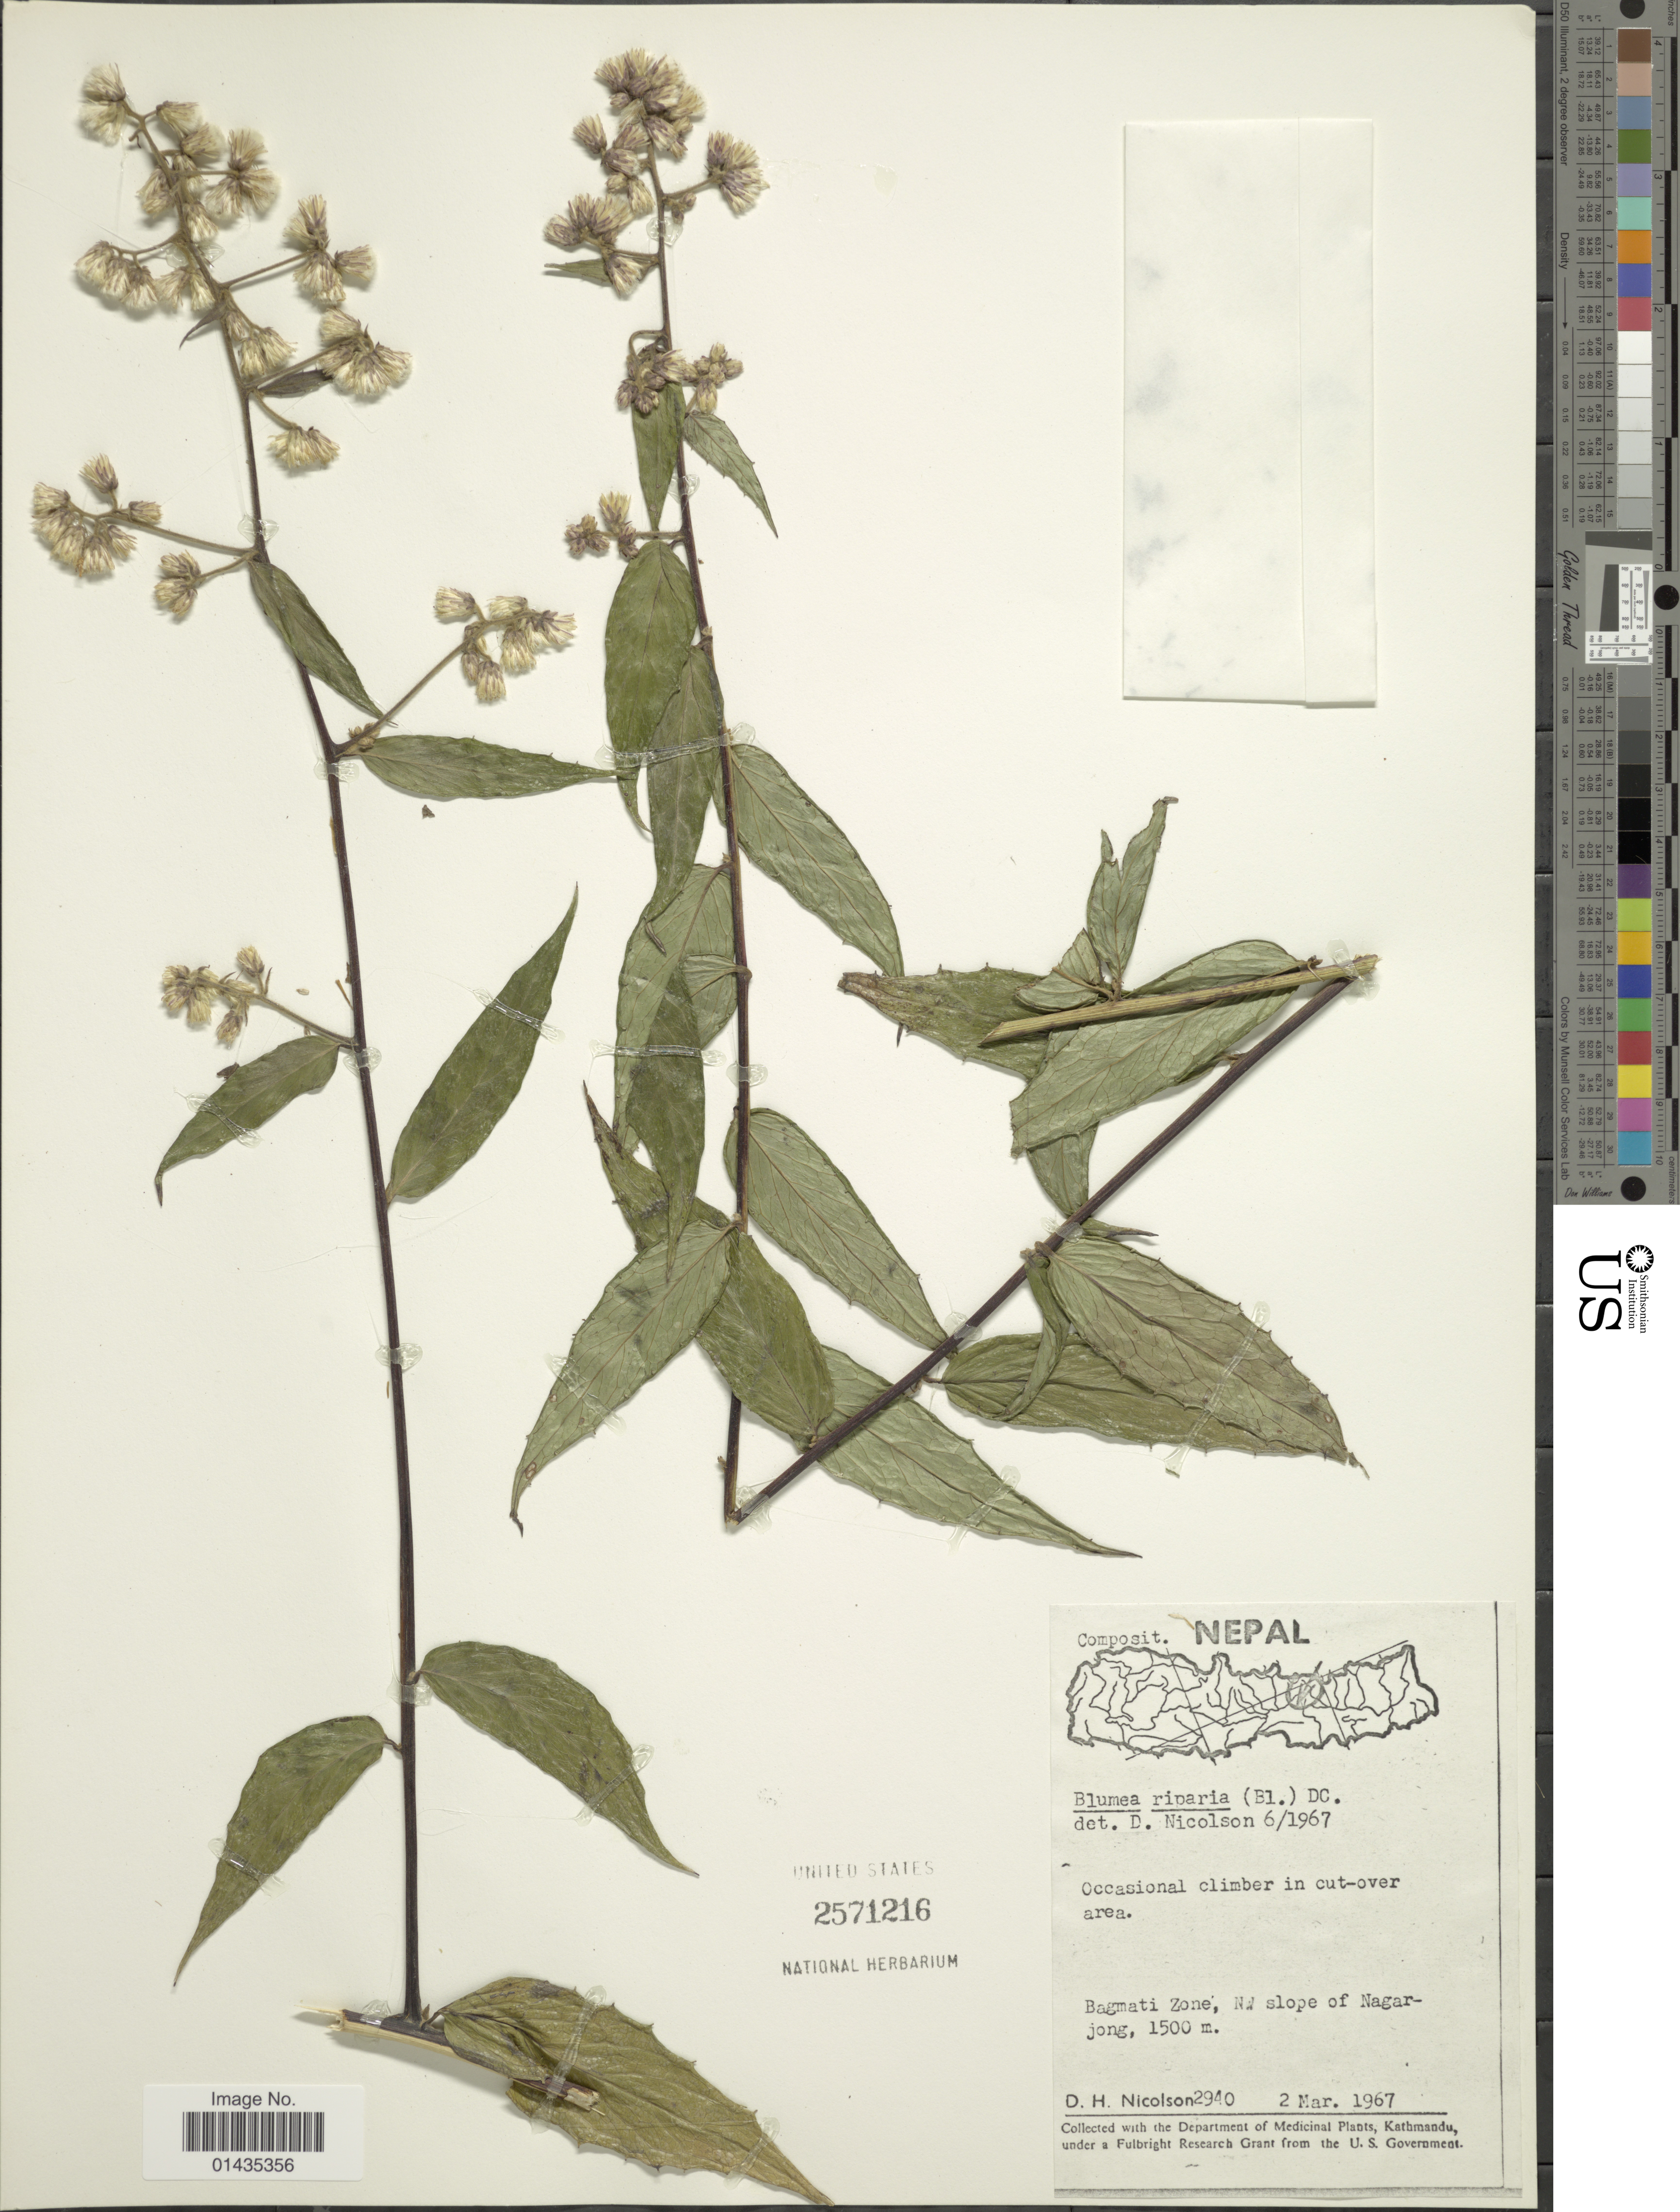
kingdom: Plantae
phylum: Tracheophyta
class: Magnoliopsida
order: Asterales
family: Asteraceae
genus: Blumea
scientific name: Blumea riparia var. riparia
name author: (Blume) DC.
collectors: D. H. Nicolson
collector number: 2940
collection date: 1967-03-02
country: Nepal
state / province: Bagmati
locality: Bagmati Zone, NW slope of Nagarjong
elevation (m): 1500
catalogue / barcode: US 2571216